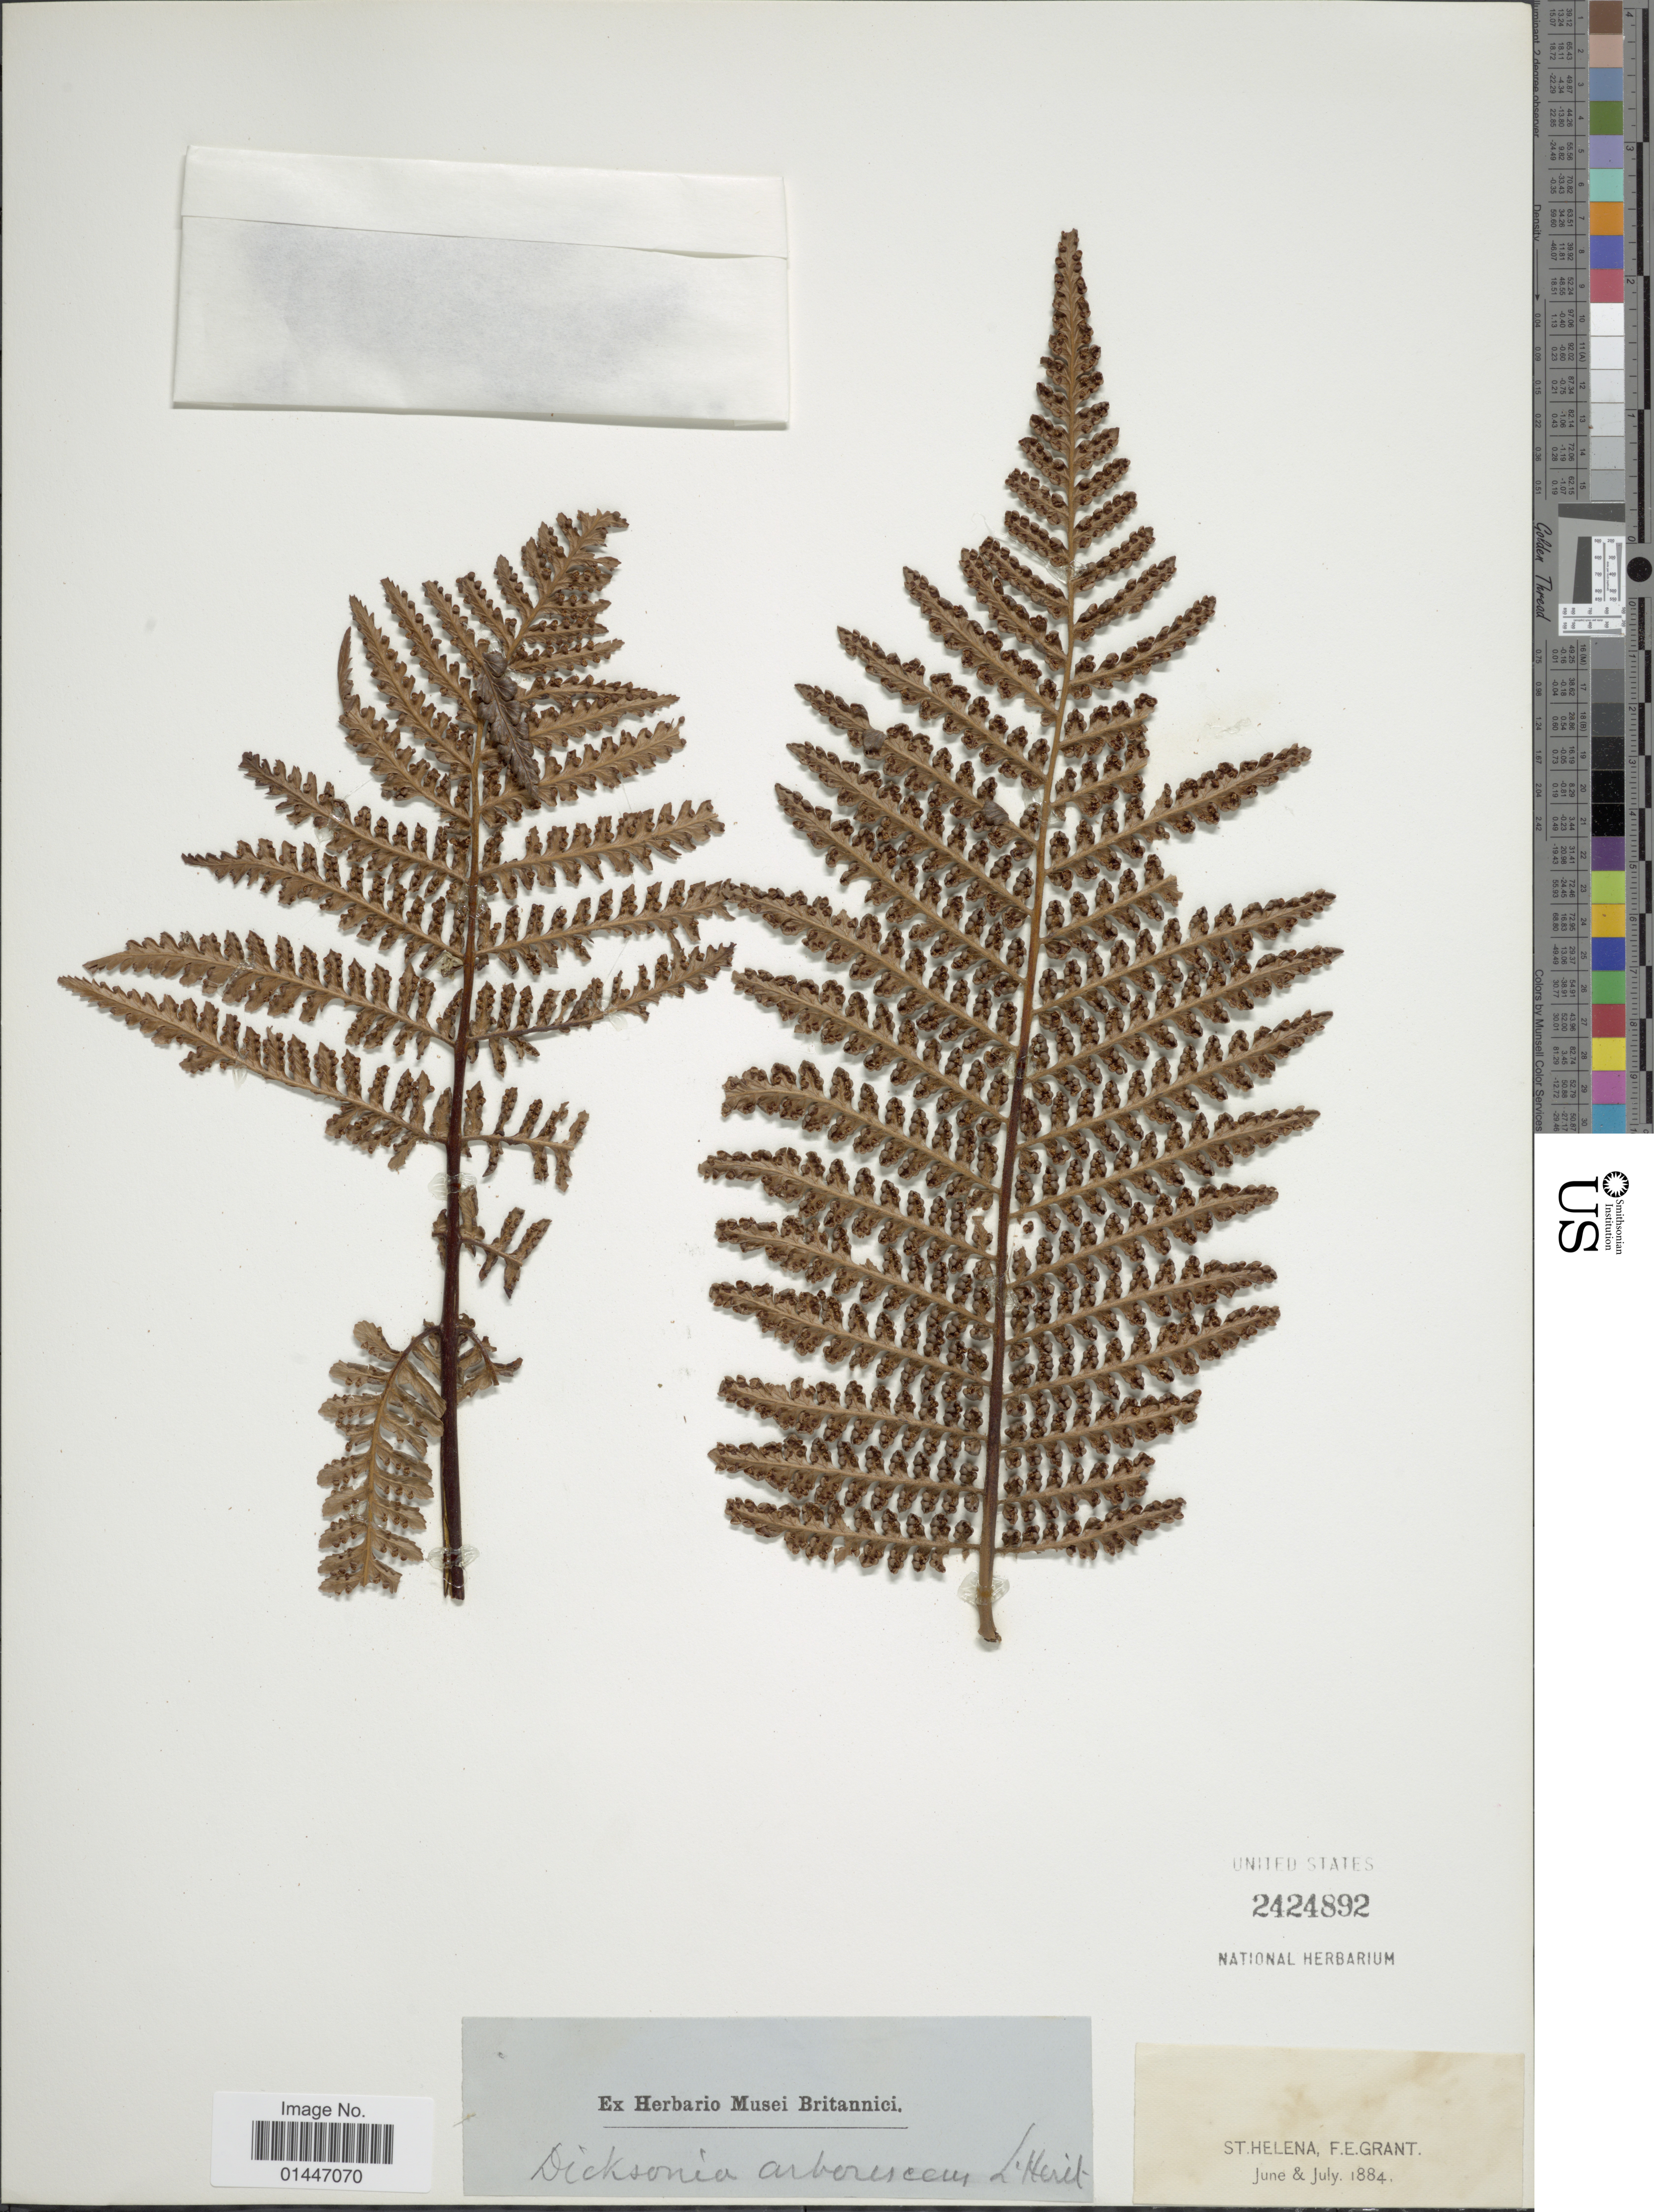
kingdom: Plantae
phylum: Tracheophyta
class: Polypodiopsida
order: Cyatheales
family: Dicksoniaceae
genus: Dicksonia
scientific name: Dicksonia arborescens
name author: L'Hér.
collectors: F. Grant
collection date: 1884-06/1884-07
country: St. Helena Islands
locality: St. Helena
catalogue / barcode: US 2424892